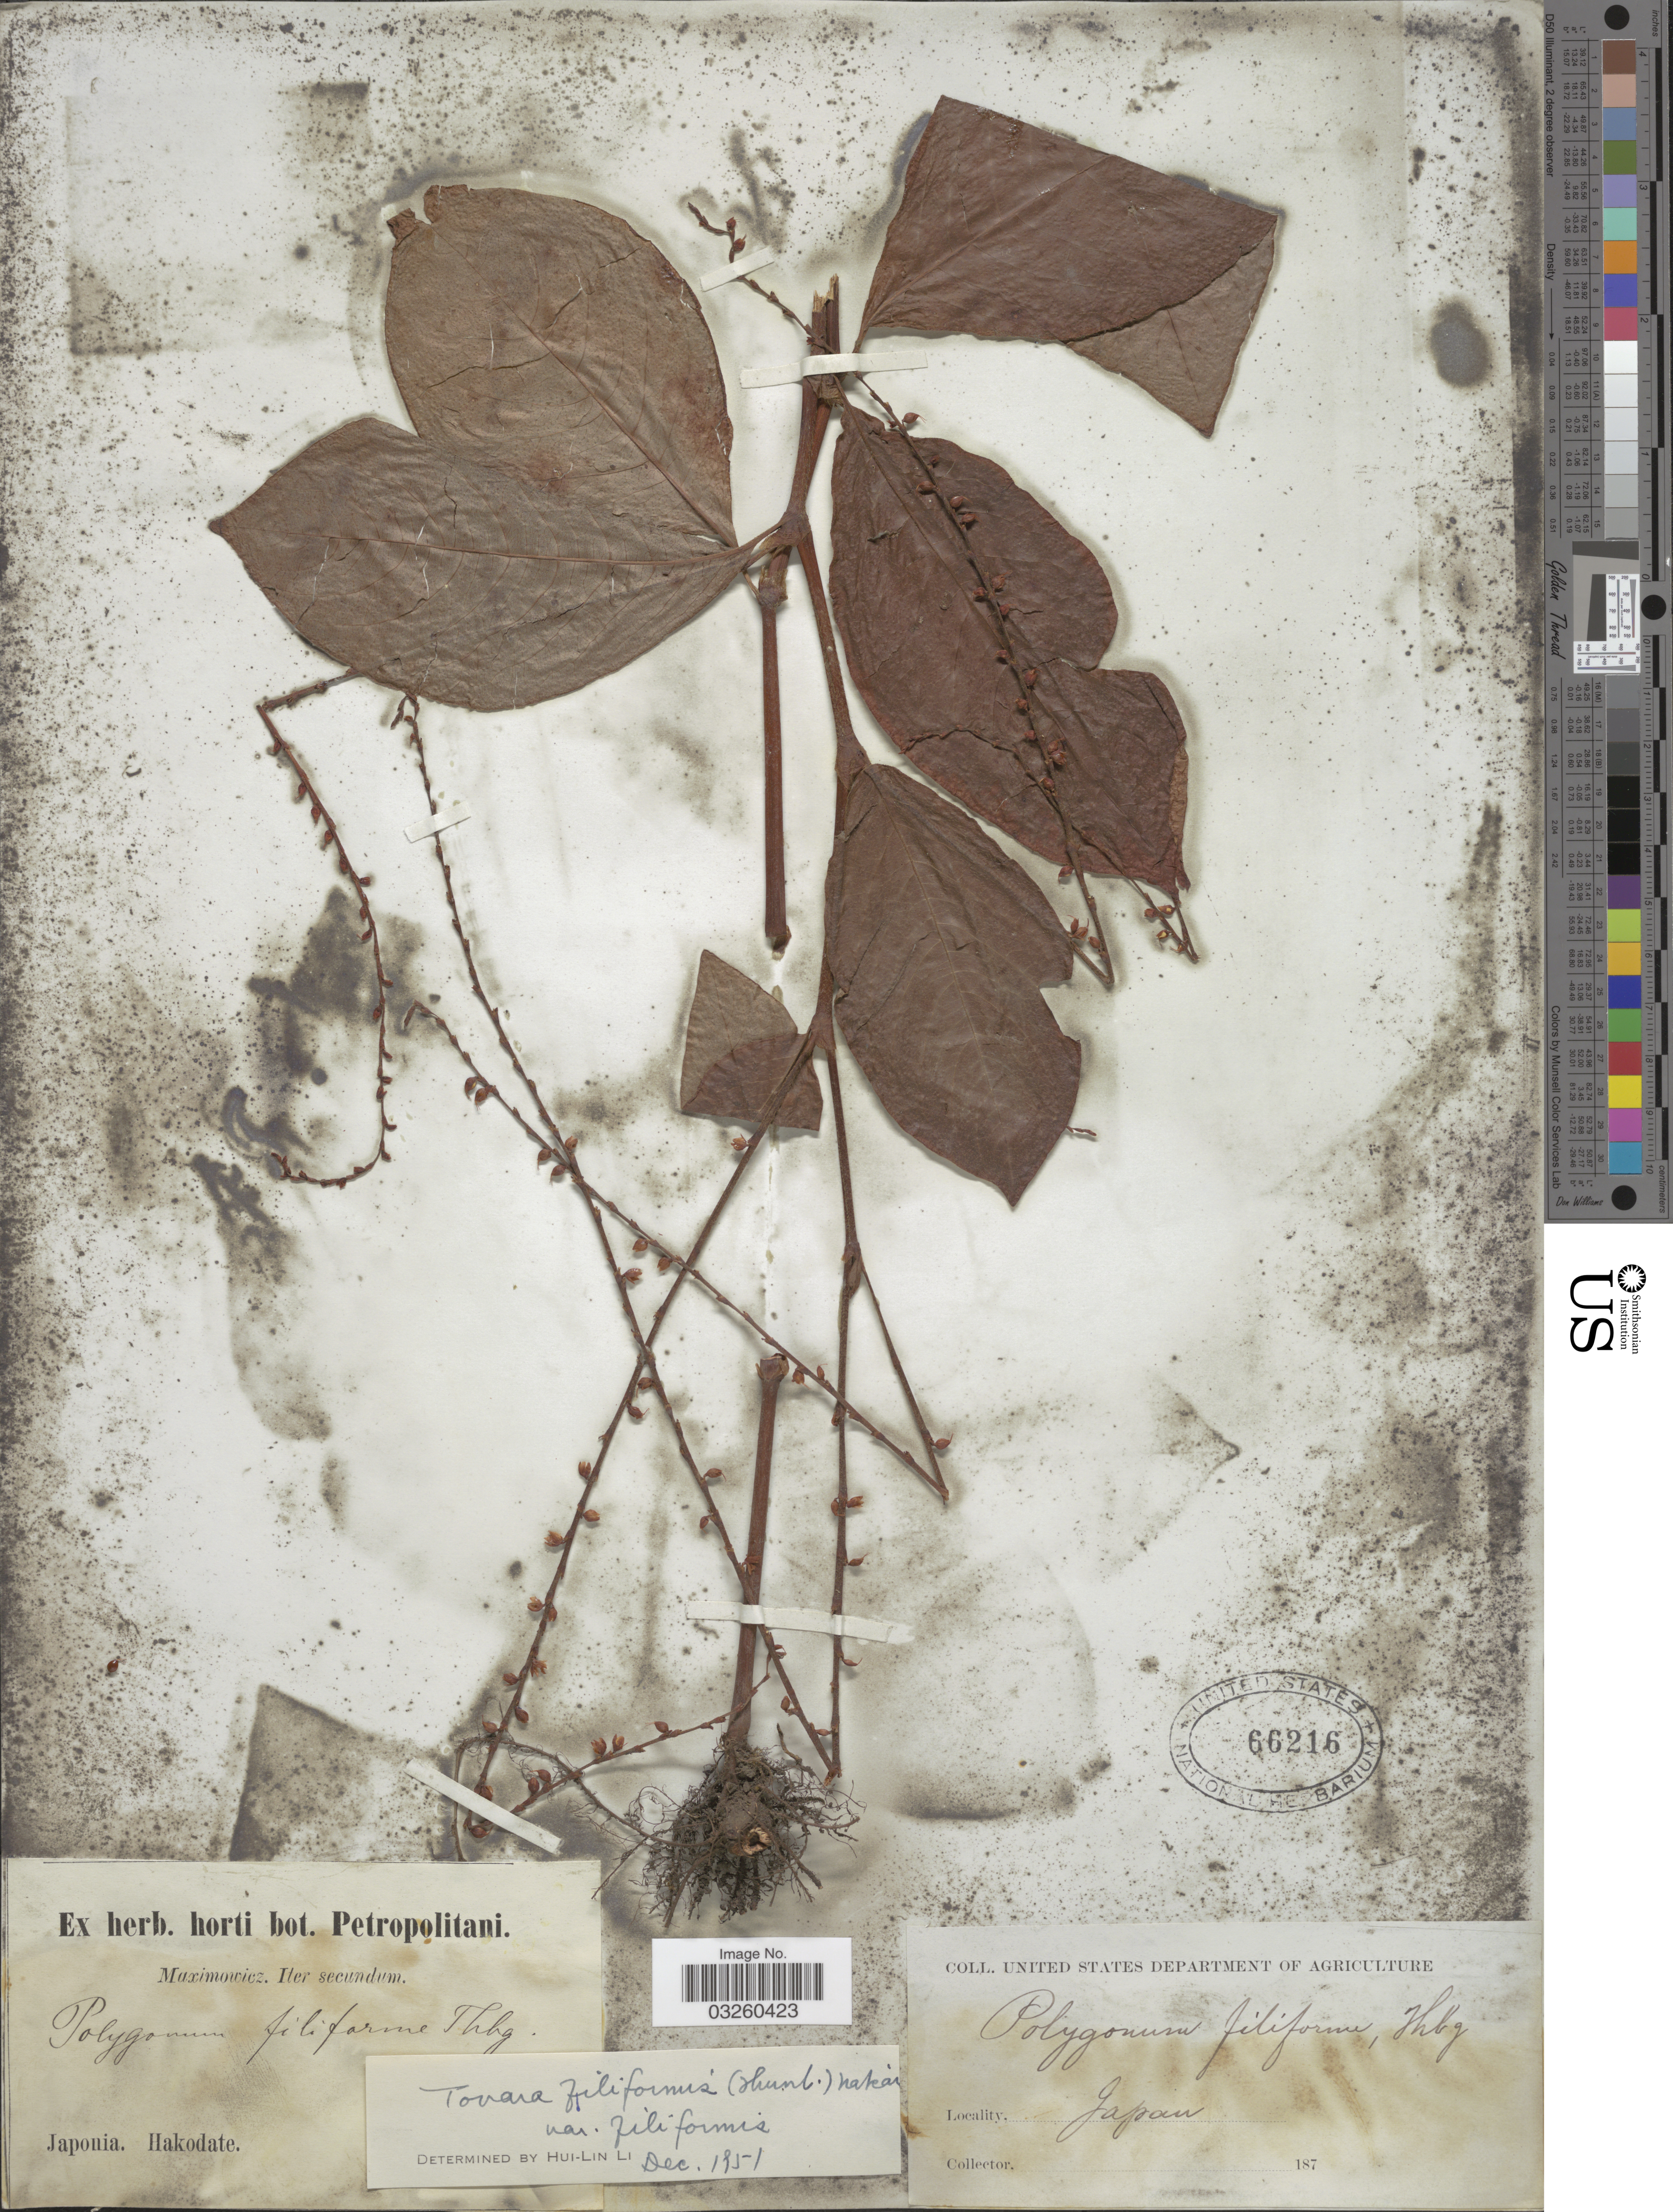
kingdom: Plantae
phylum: Tracheophyta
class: Magnoliopsida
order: Caryophyllales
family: Polygonaceae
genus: Persicaria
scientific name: Persicaria filiformis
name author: (Thunb.) Nakai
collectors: Maximowicz, --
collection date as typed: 187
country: Japan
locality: Japonia. Hakodate.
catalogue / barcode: US 66216